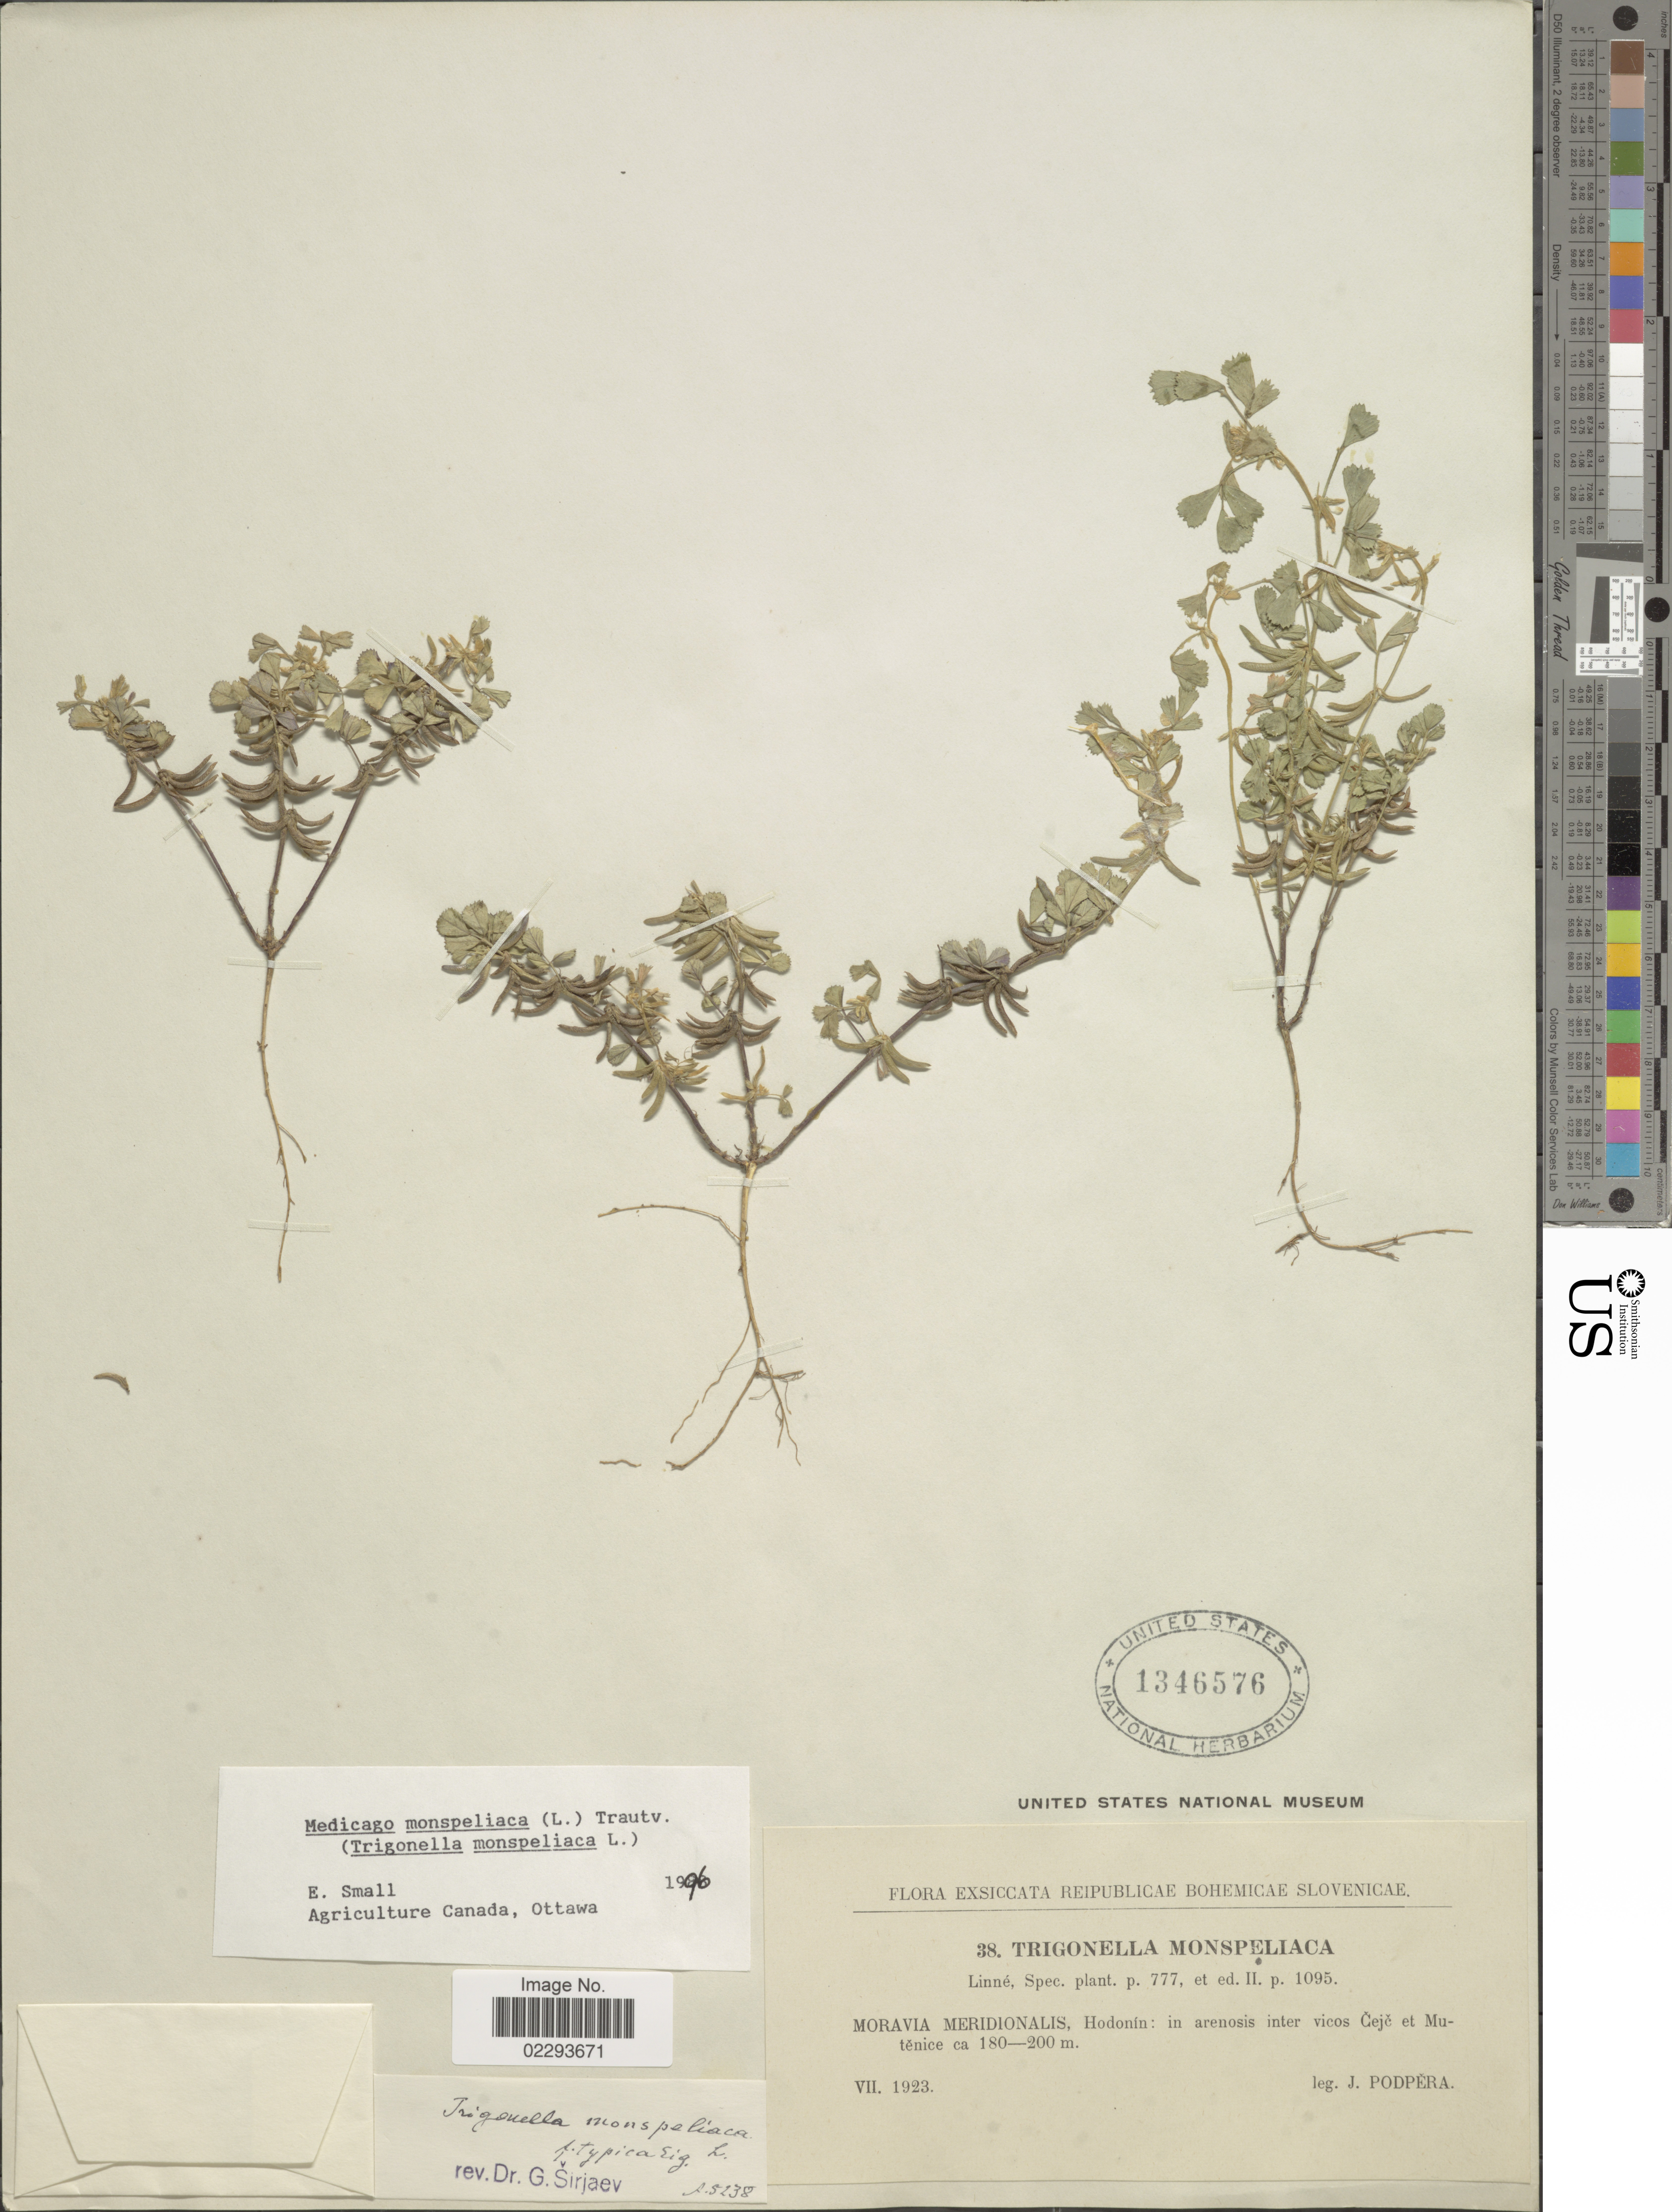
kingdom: Plantae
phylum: Tracheophyta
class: Magnoliopsida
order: Fabales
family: Fabaceae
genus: Medicago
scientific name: Medicago monspeliaca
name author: (L.) Trautv.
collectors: J. Podpera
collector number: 38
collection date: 1923-07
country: Czechia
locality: Bohemicae Slovenicae, Moravia Meridionalis, Hodonin: In Arenosis inter Vicos Geje et Mutenice.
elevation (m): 180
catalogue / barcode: US 1346576